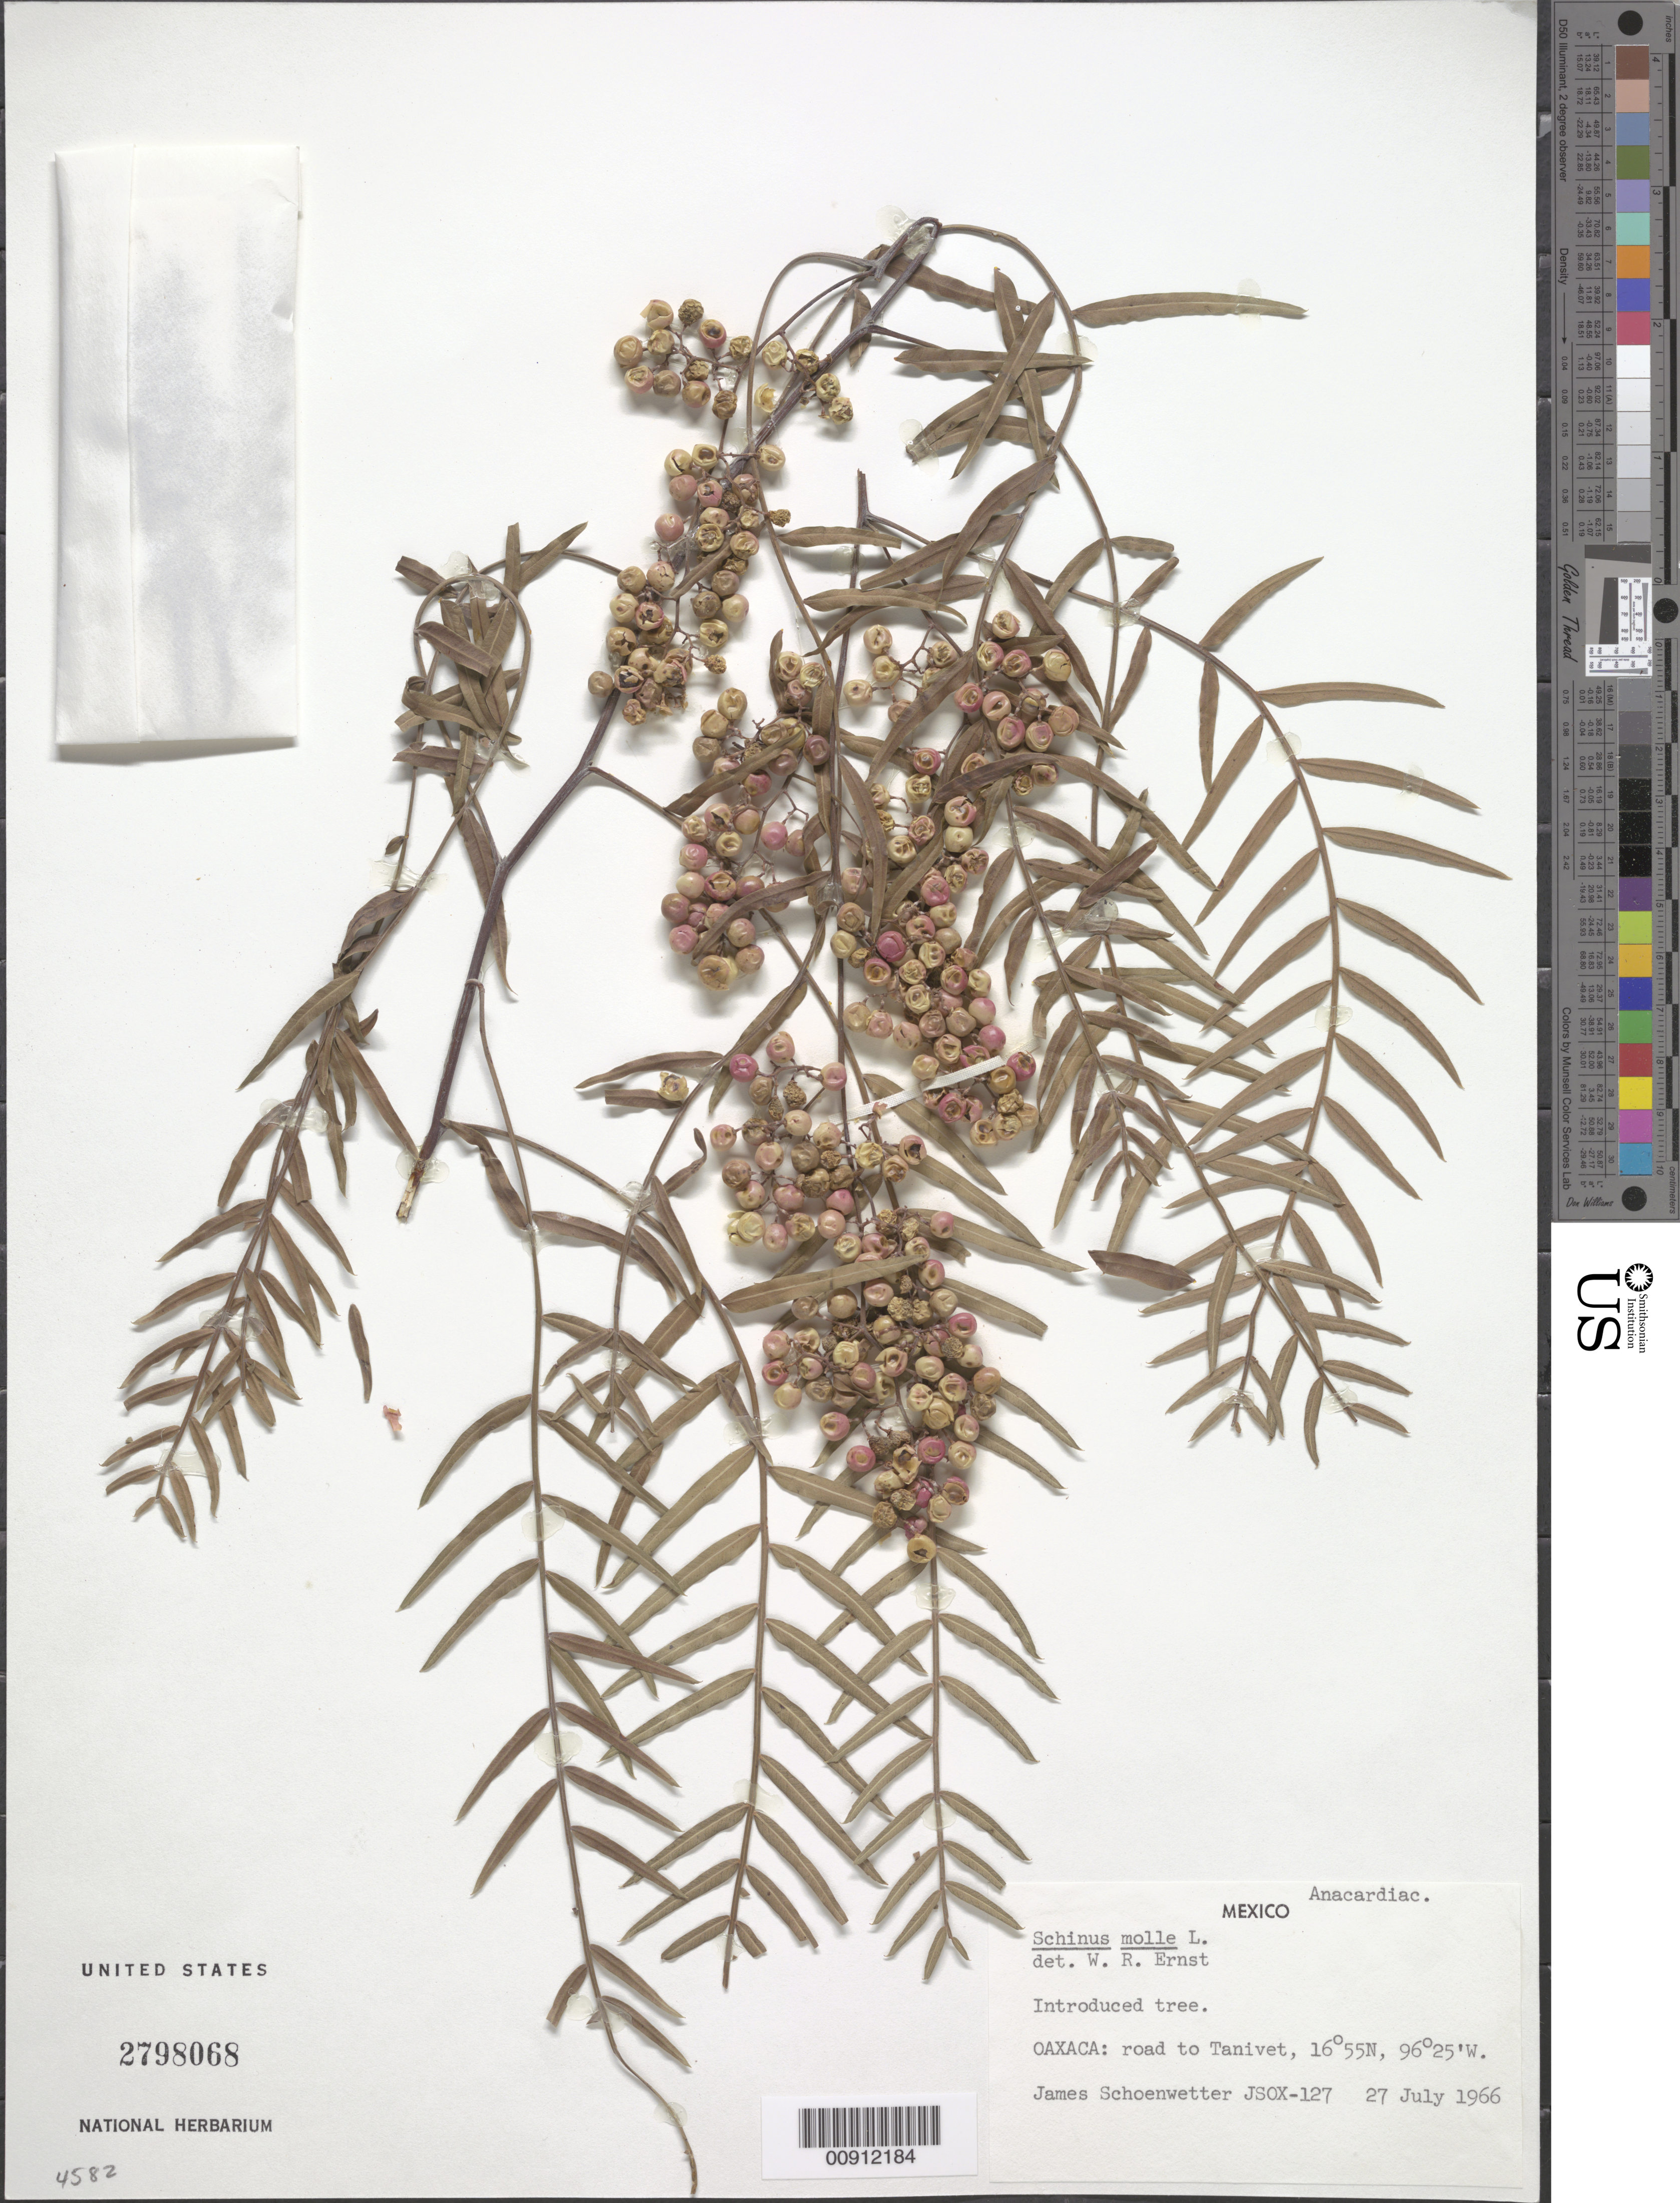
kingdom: Plantae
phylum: Tracheophyta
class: Magnoliopsida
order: Sapindales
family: Anacardiaceae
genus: Schinus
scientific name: Schinus areira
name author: L.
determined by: Mitchell, John D.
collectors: J. Schoenwetter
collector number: JSOX-127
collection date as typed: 27 Jul 1966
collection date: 1966-07-27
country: Mexico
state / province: Oaxaca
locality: Oaxaca: road to Tanivet.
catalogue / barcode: US 2798068